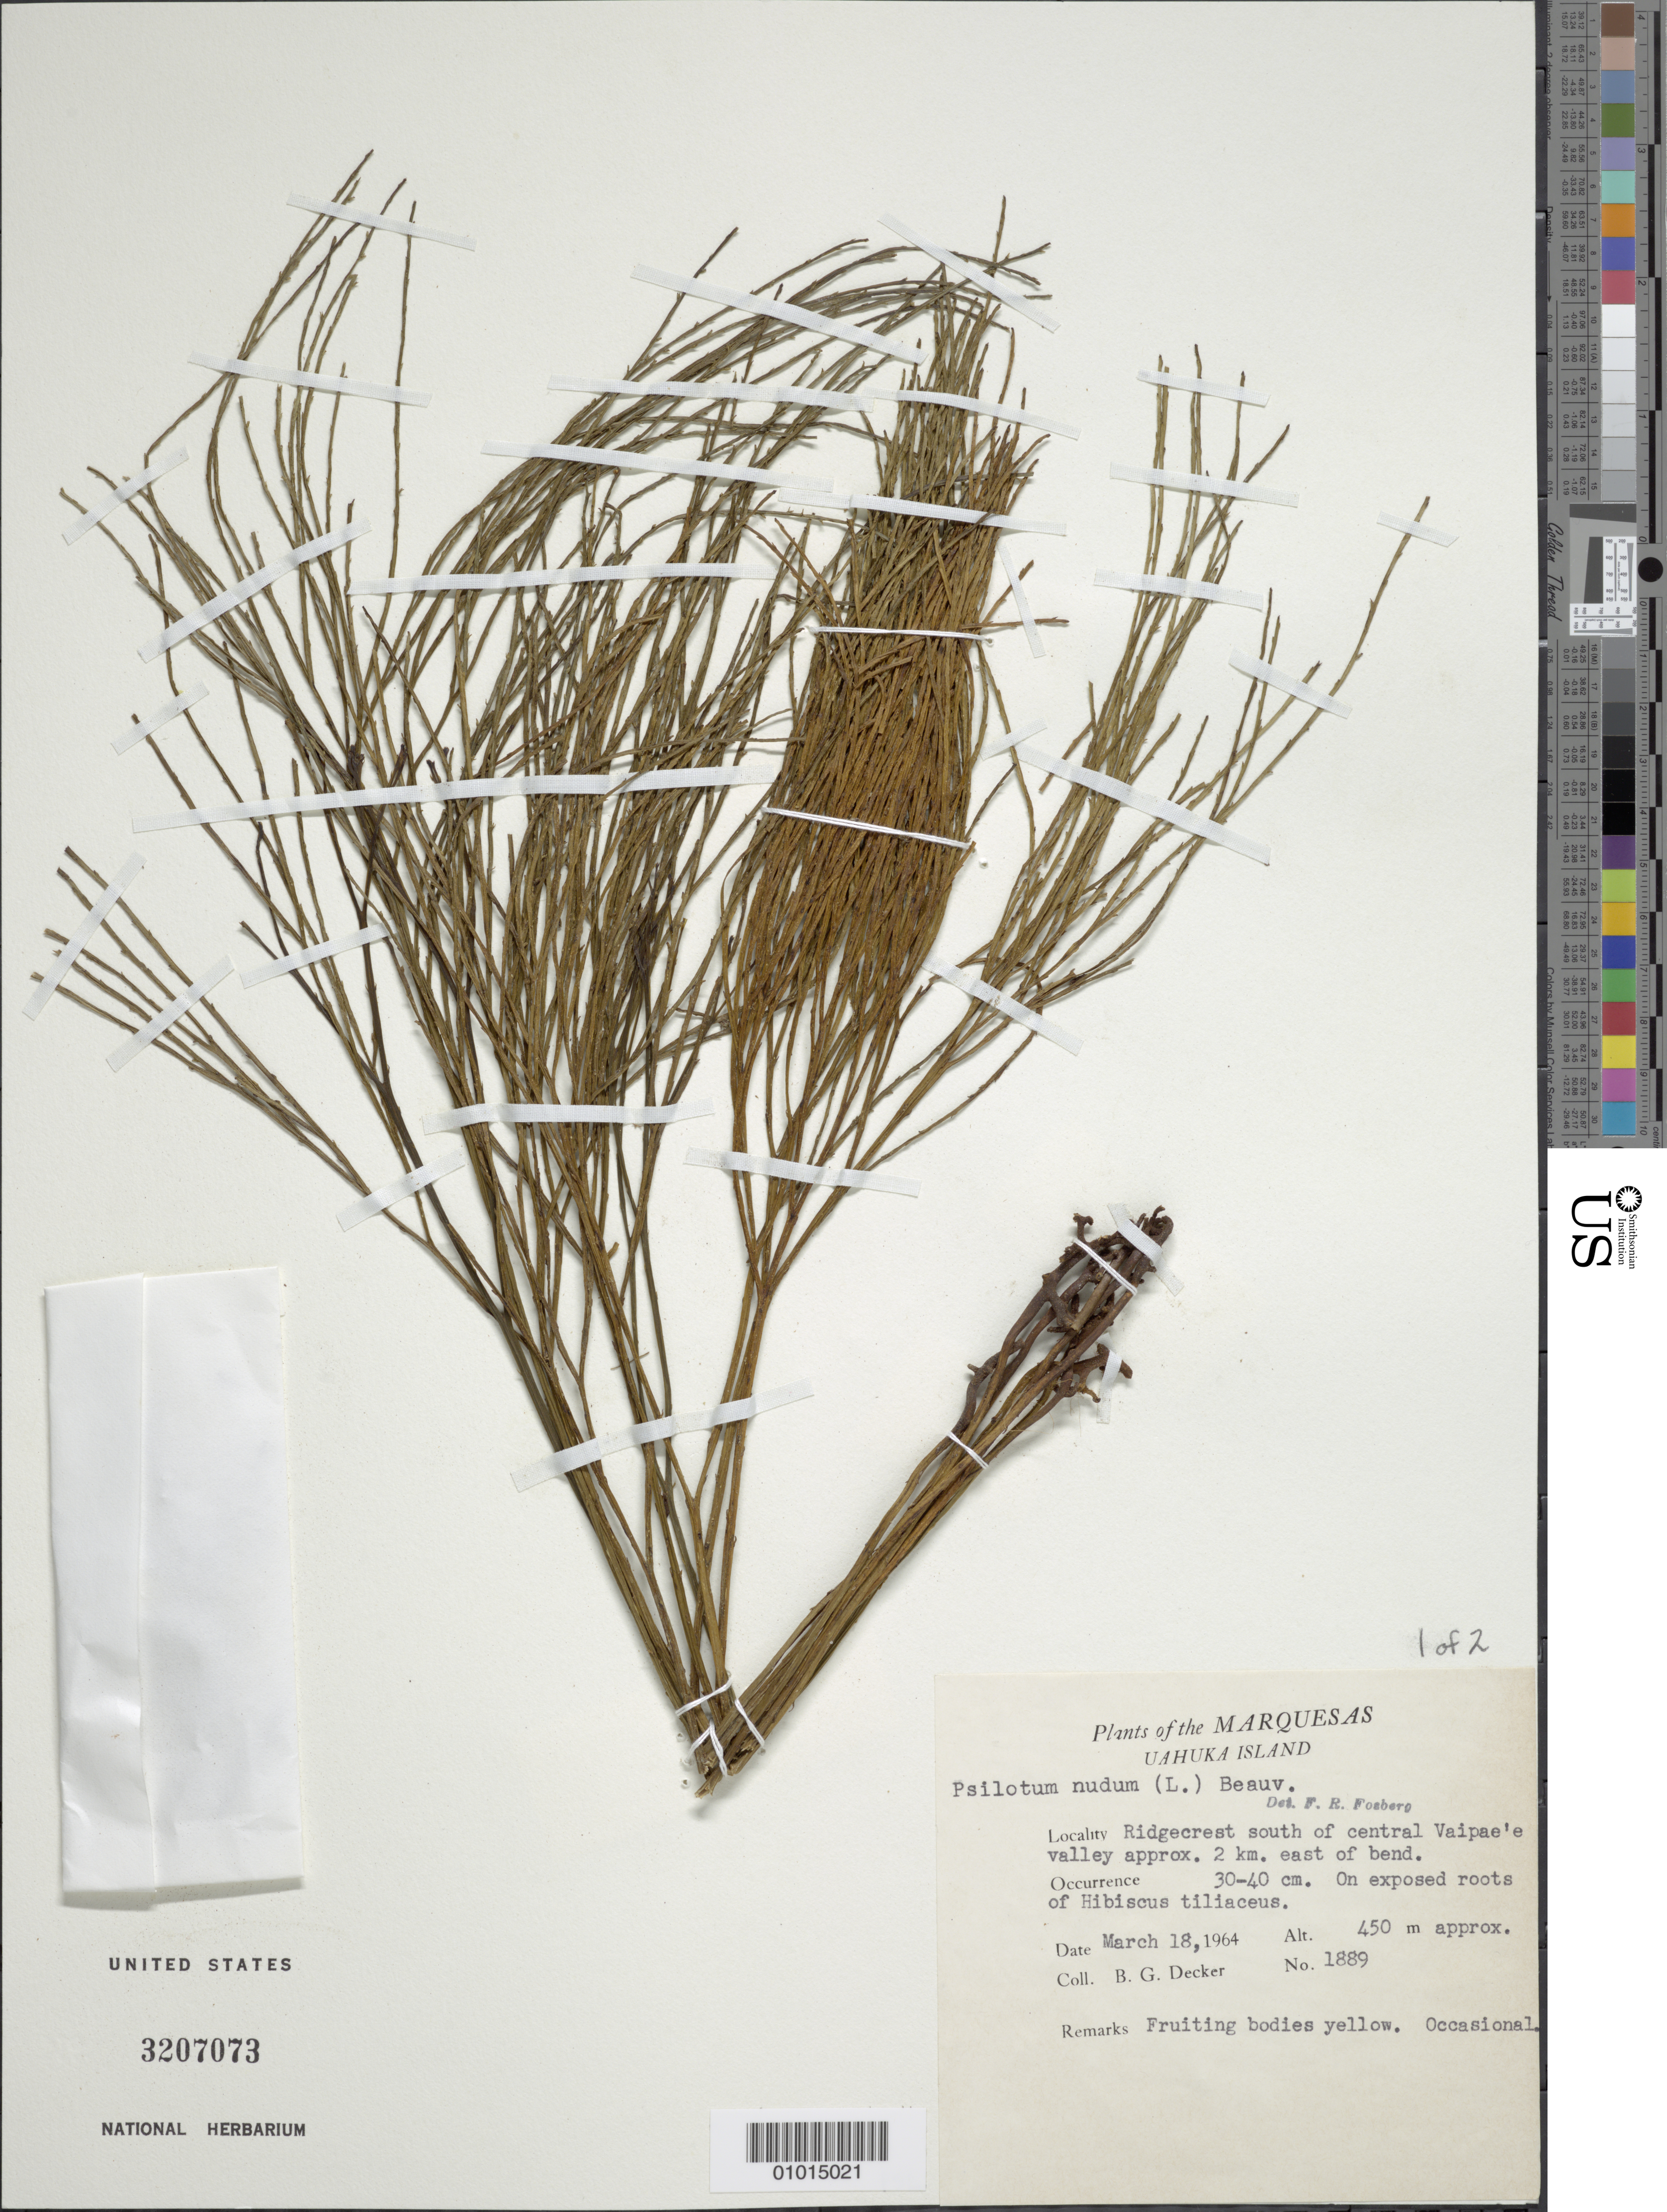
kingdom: Plantae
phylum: Tracheophyta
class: Polypodiopsida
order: Psilotales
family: Psilotaceae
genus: Psilotum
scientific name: Psilotum nudum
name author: (L.) P. Beauv.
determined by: Wagner, W. L., (BOT), Smithsonian Institution - National Museum of Natural History (UNITED STATES)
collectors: B. G. Decker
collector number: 1889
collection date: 1964-03-18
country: French Polynesia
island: Ua Huka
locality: Ridgecrest S of central Vaipae'e Valley, 2 km E of bend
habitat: On exposed roots of Hibiscus tiliaceus; occasional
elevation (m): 450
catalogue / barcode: US 3207073